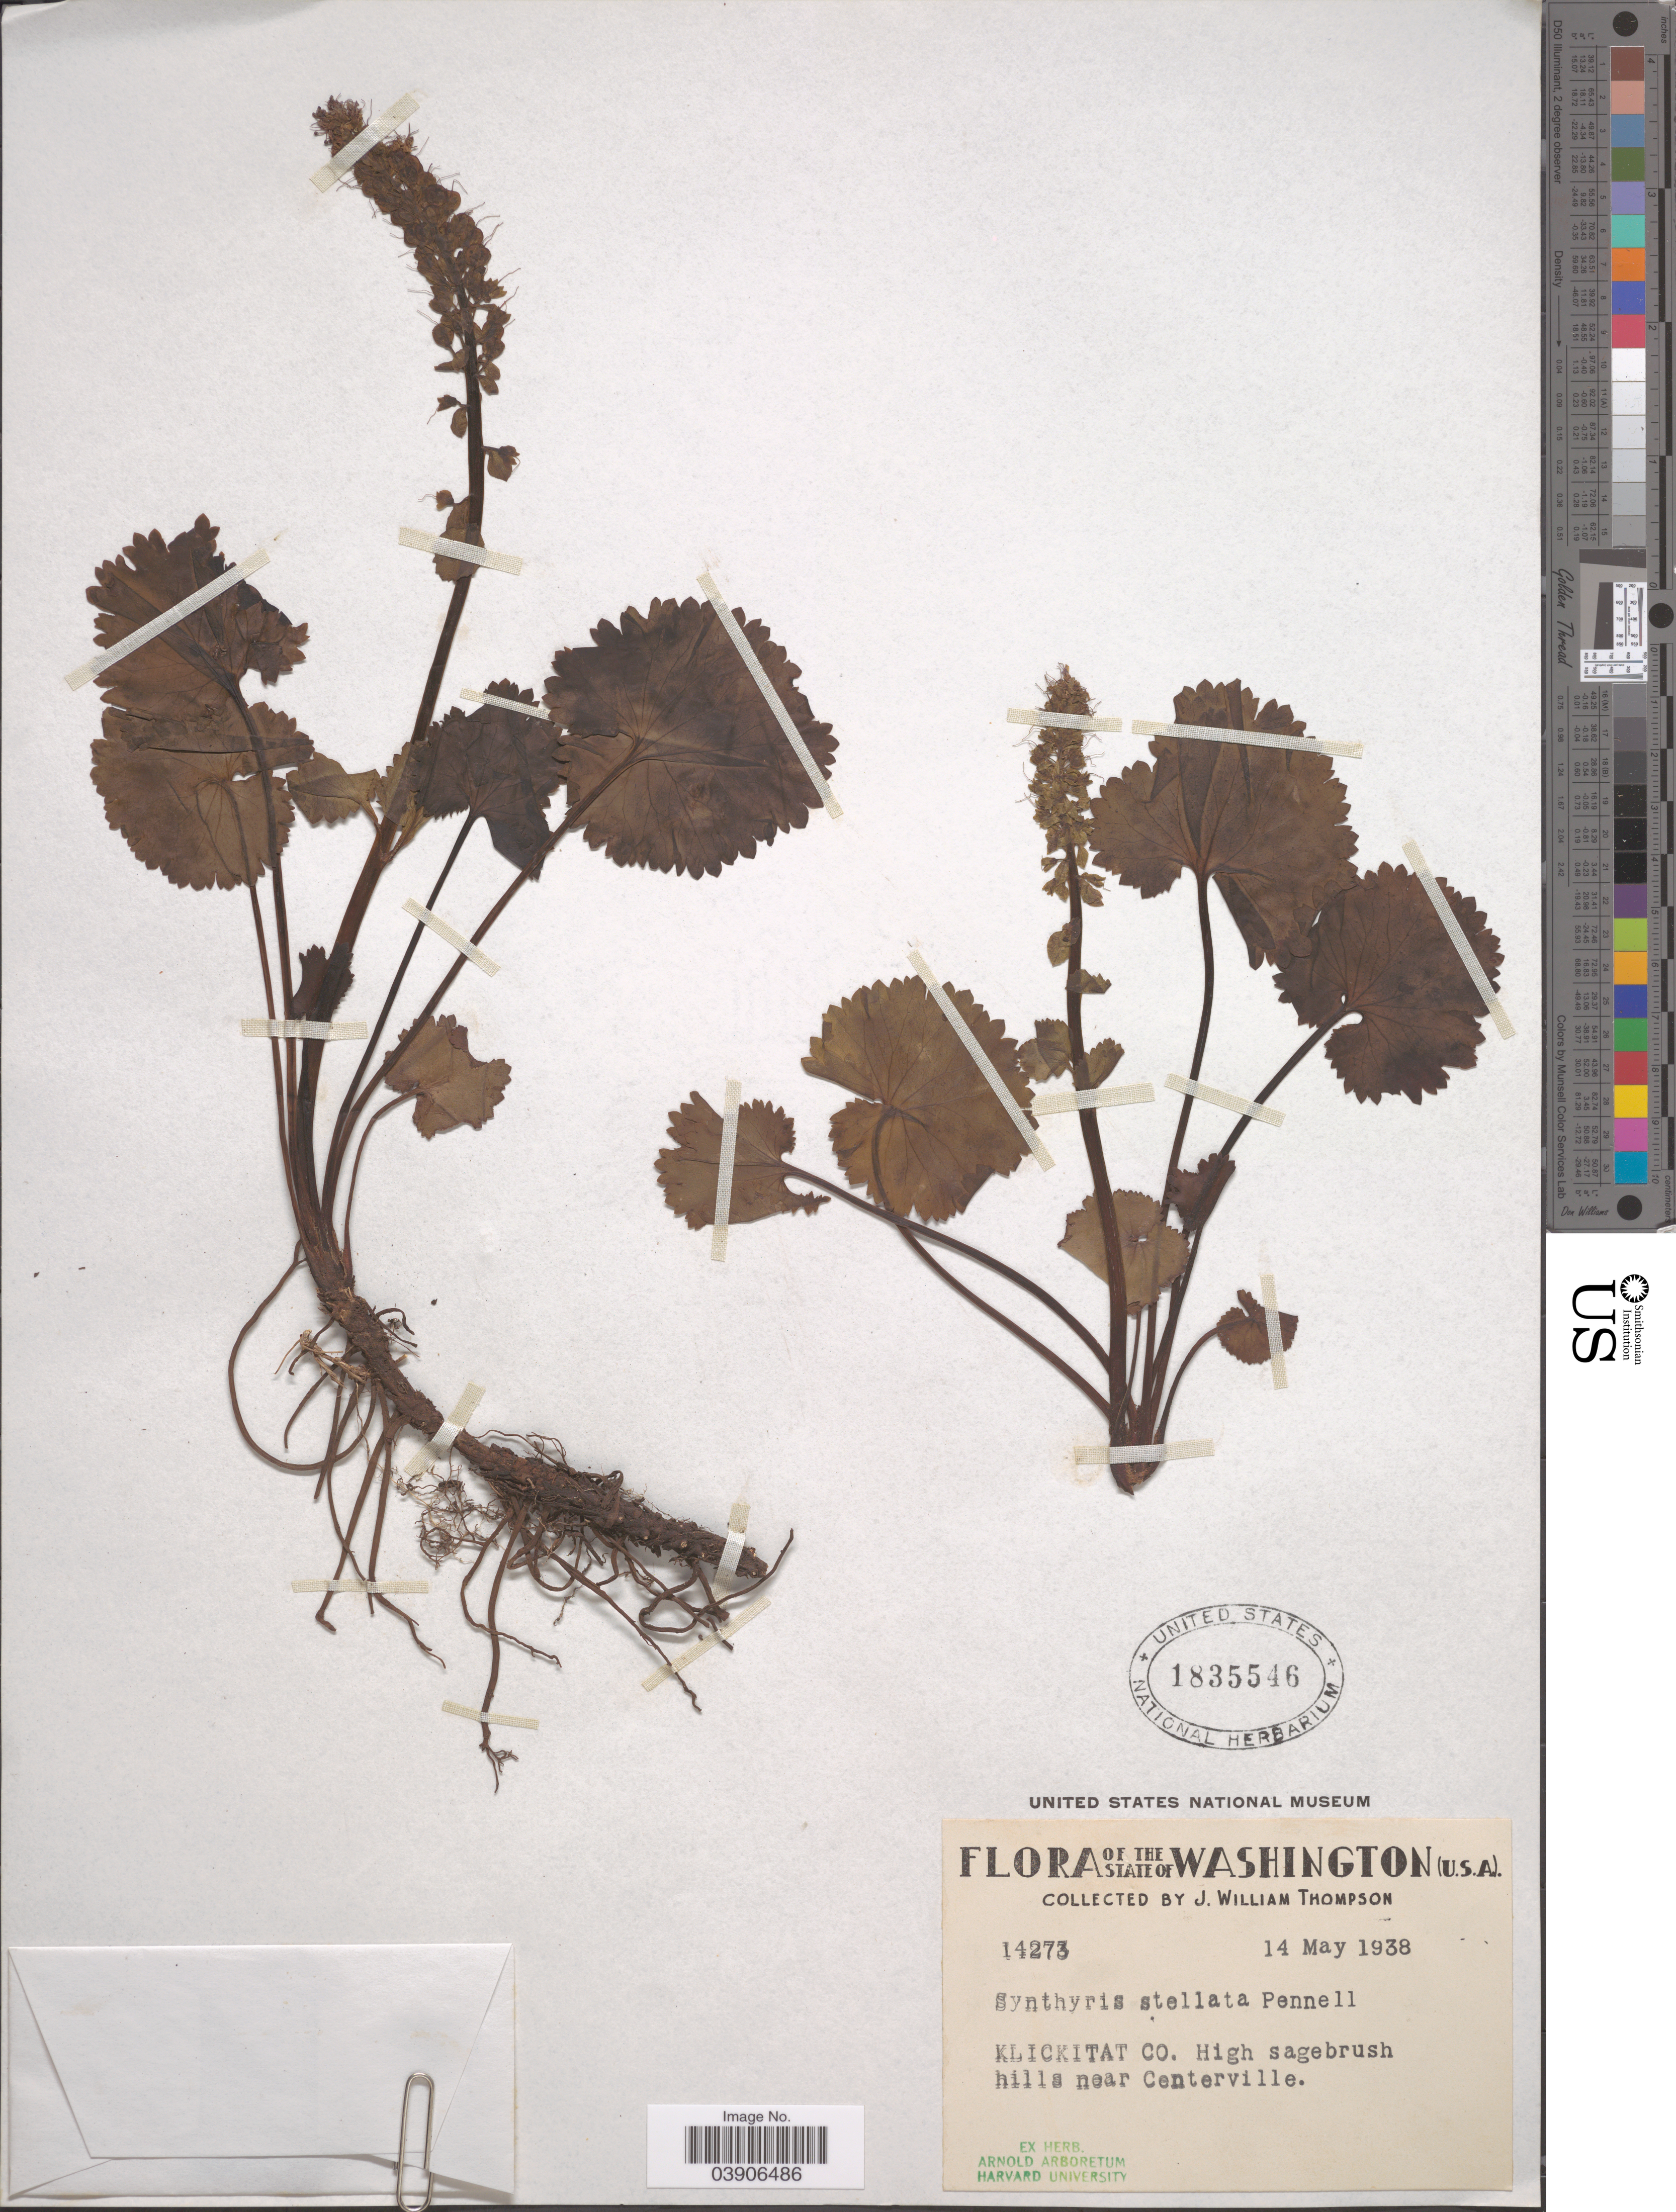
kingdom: Plantae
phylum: Tracheophyta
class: Magnoliopsida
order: Lamiales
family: Plantaginaceae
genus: Synthyris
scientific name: Synthyris stellata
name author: Pennell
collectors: J. W. Thompson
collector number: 14273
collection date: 1938-05-14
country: United States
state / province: Washington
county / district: Klickitat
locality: Klickitat Co. High sagebrush hills near Centerville.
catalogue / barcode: US 1835546